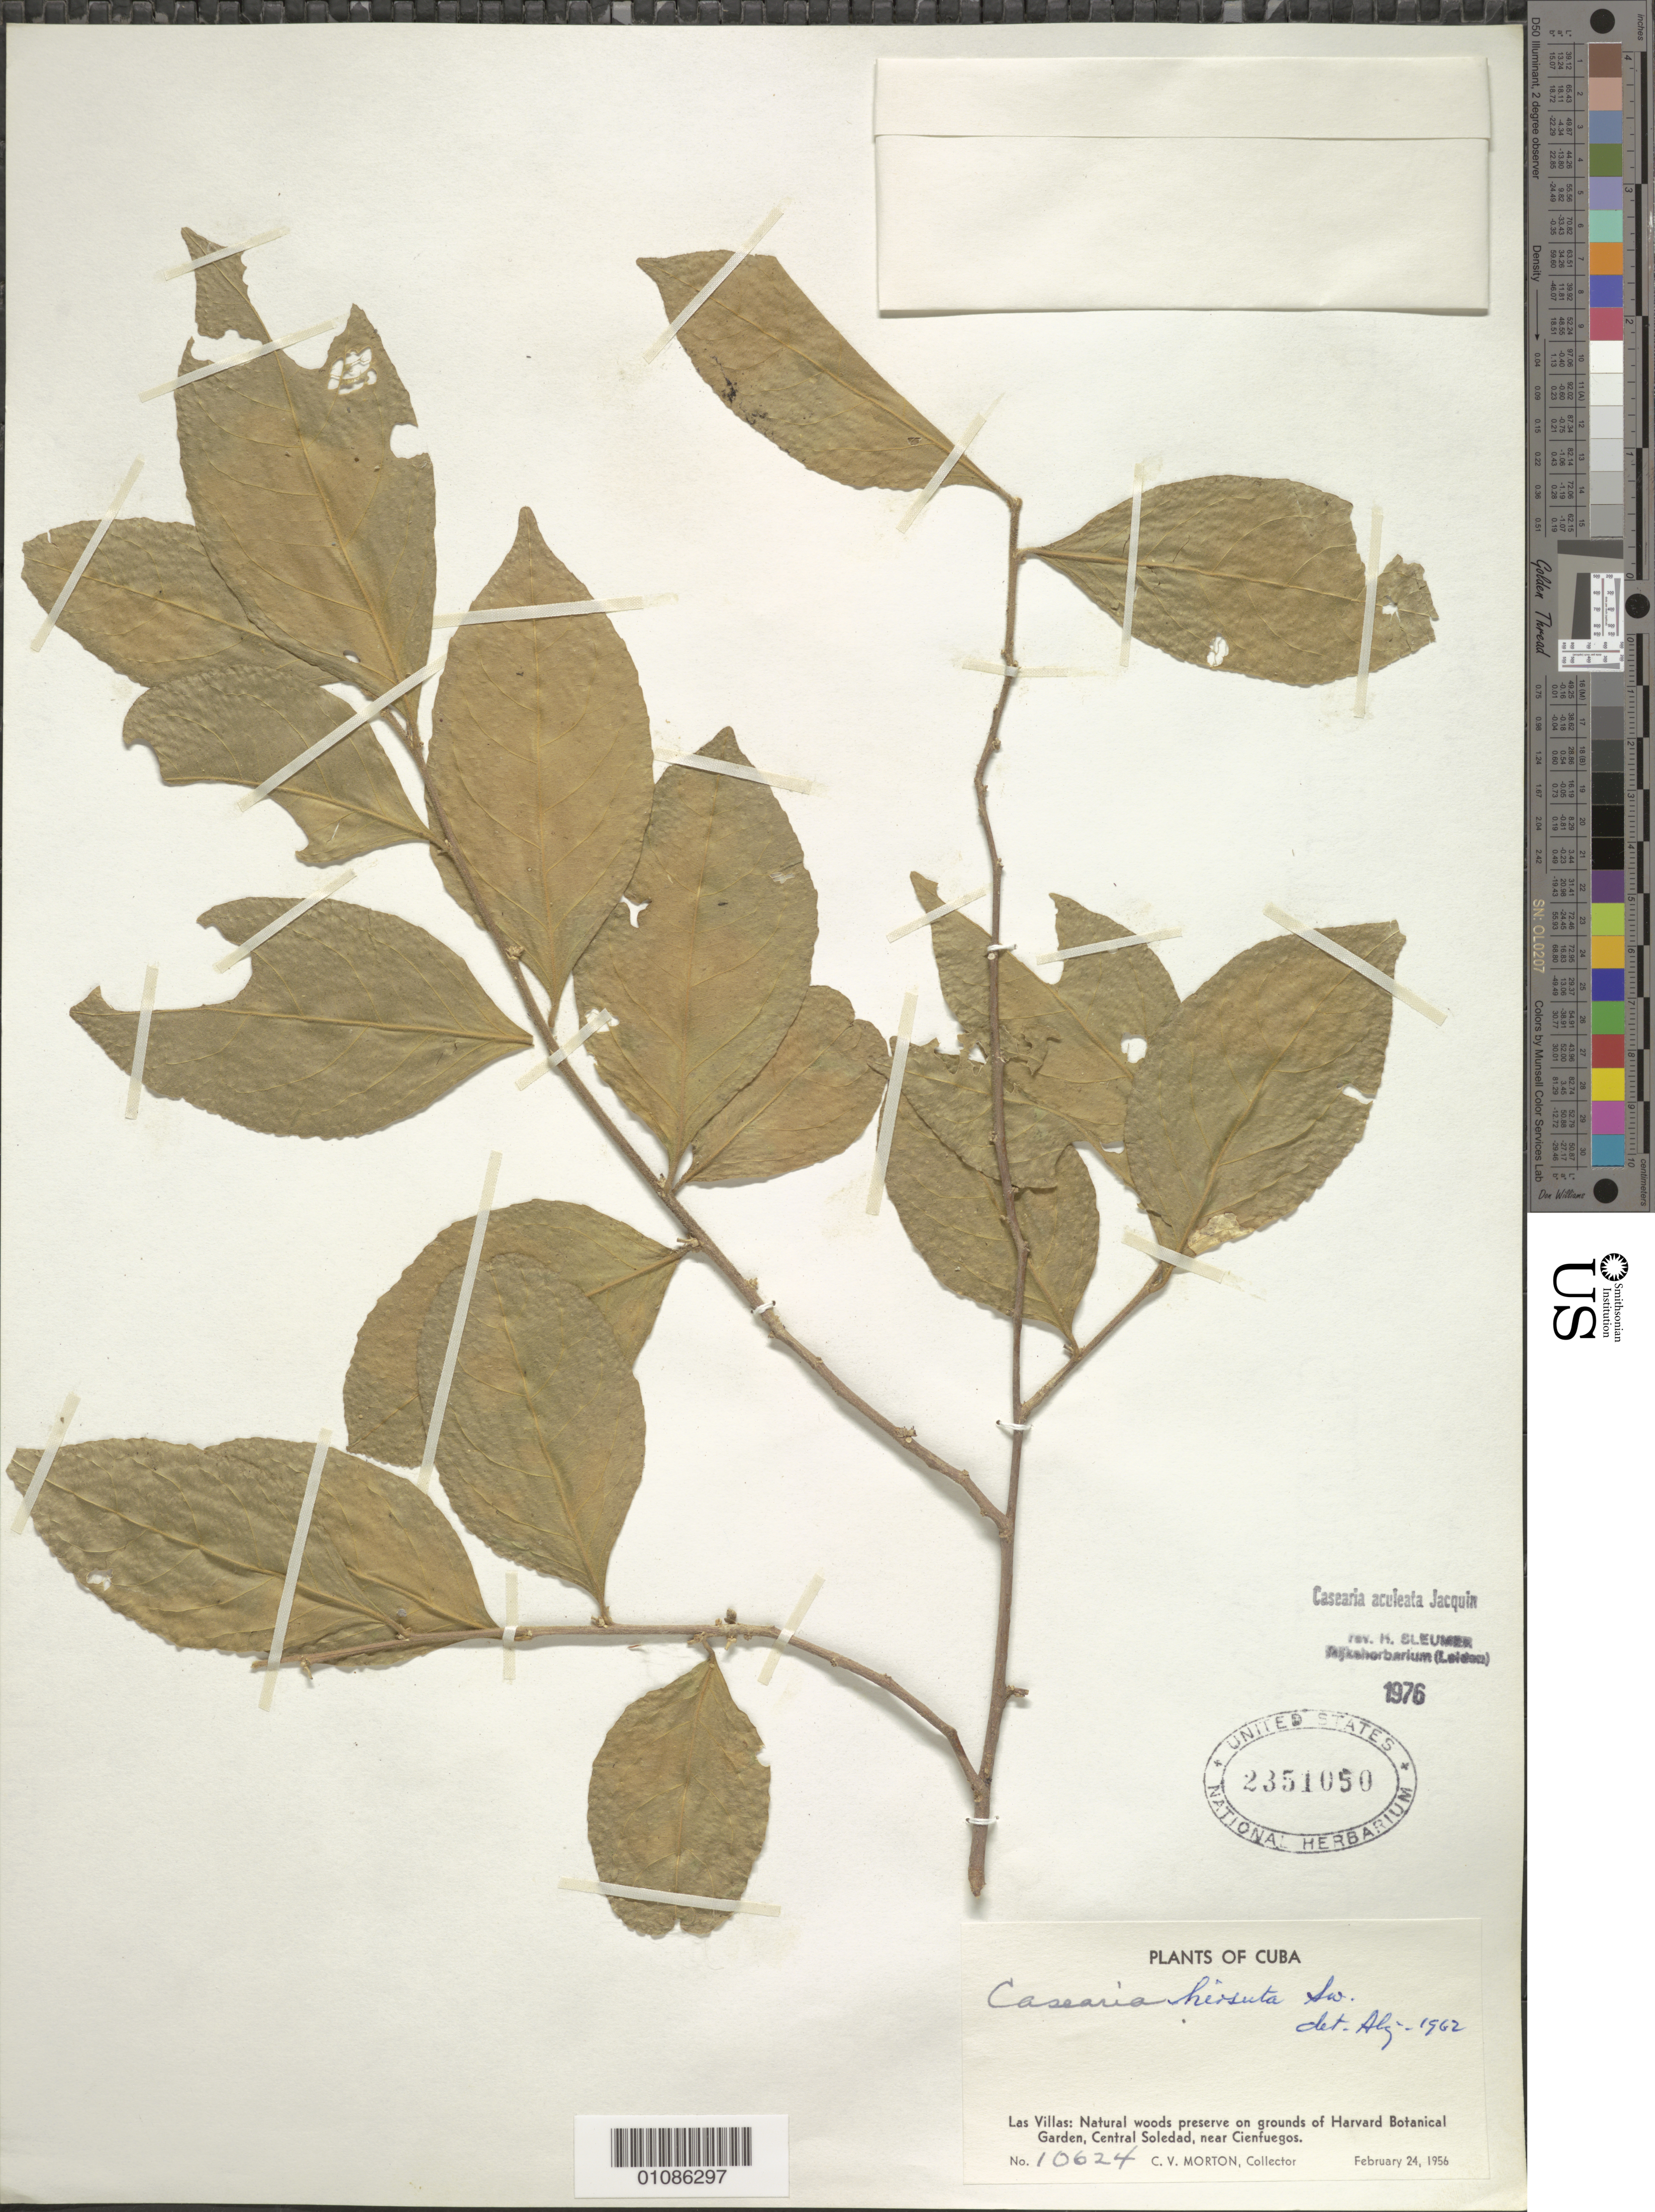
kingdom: Plantae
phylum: Tracheophyta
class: Magnoliopsida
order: Malpighiales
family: Salicaceae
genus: Casearia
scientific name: Casearia hirsuta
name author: Sw.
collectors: C. V. Morton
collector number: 10624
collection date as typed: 24 Feb 1956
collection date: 1956-02-24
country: Cuba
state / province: Las Villas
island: Cuba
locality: Las Villas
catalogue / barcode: US 2351050